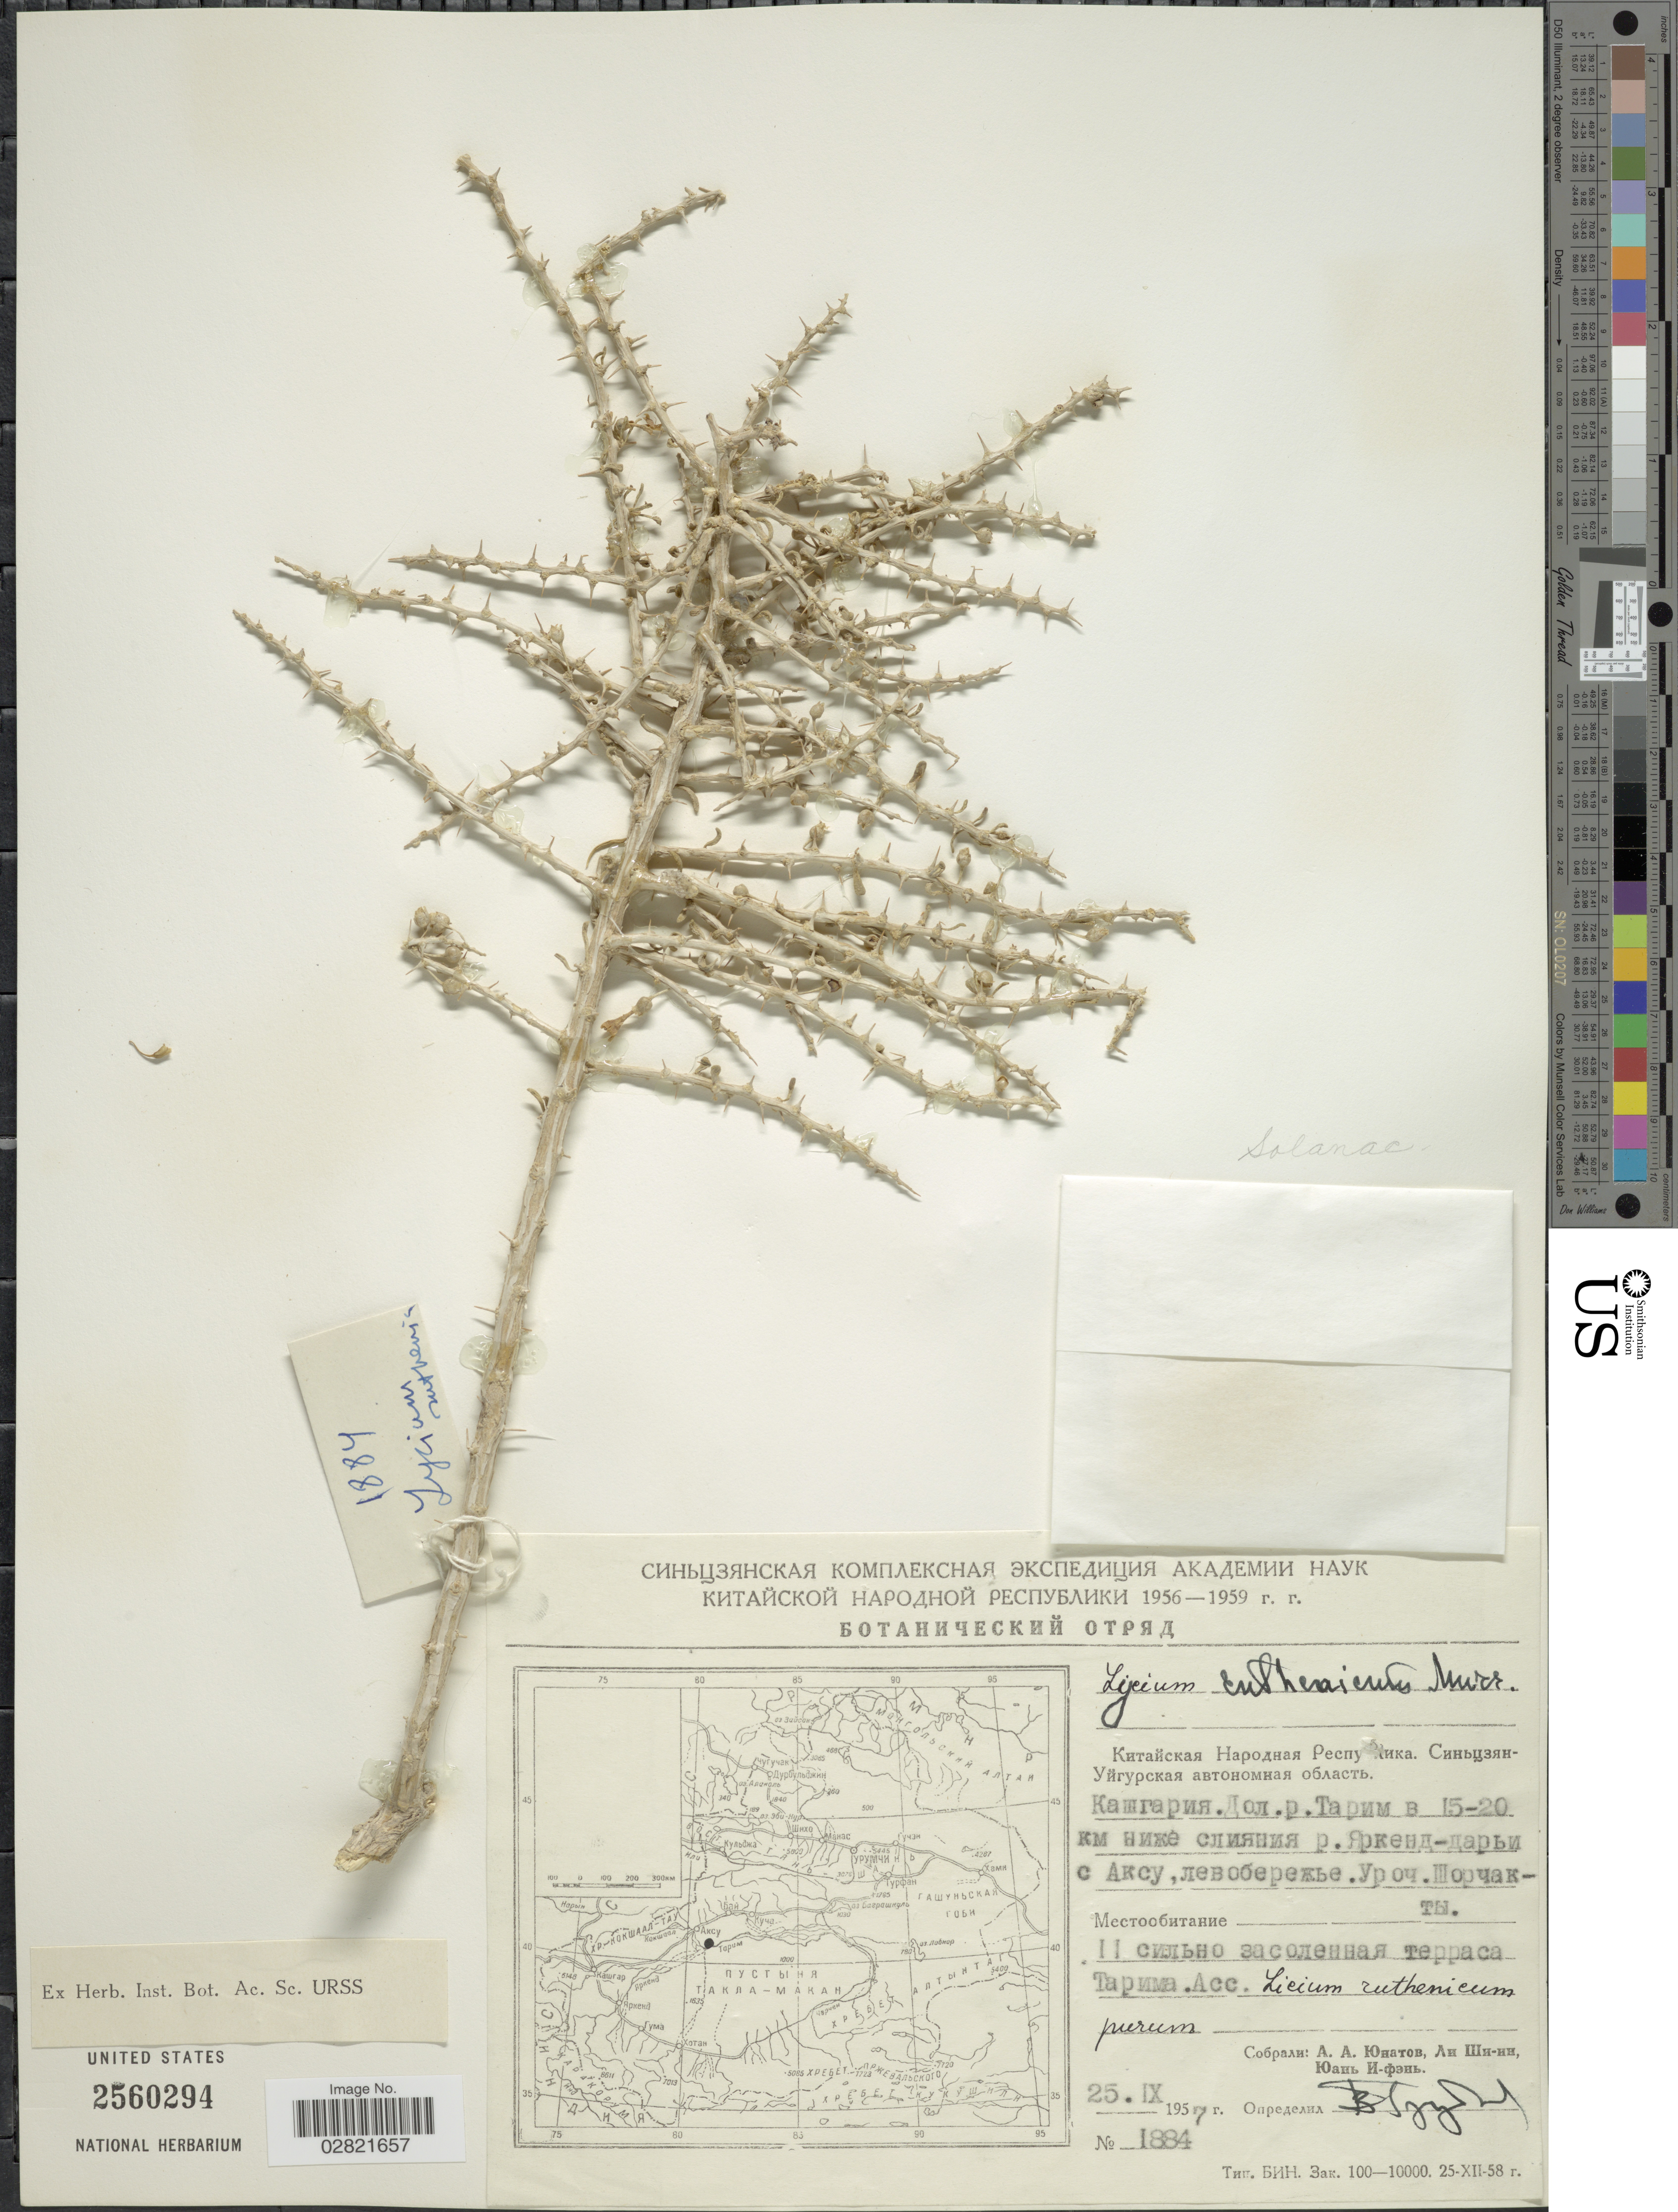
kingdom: Plantae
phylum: Tracheophyta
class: Magnoliopsida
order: Solanales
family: Solanaceae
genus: Lycium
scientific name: Lycium ruthenicum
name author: Murray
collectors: A. Unatov & Lee Shi-in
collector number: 1884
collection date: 1957-09-25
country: China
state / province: Xinjiang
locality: Yarkant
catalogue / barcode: US 2560294